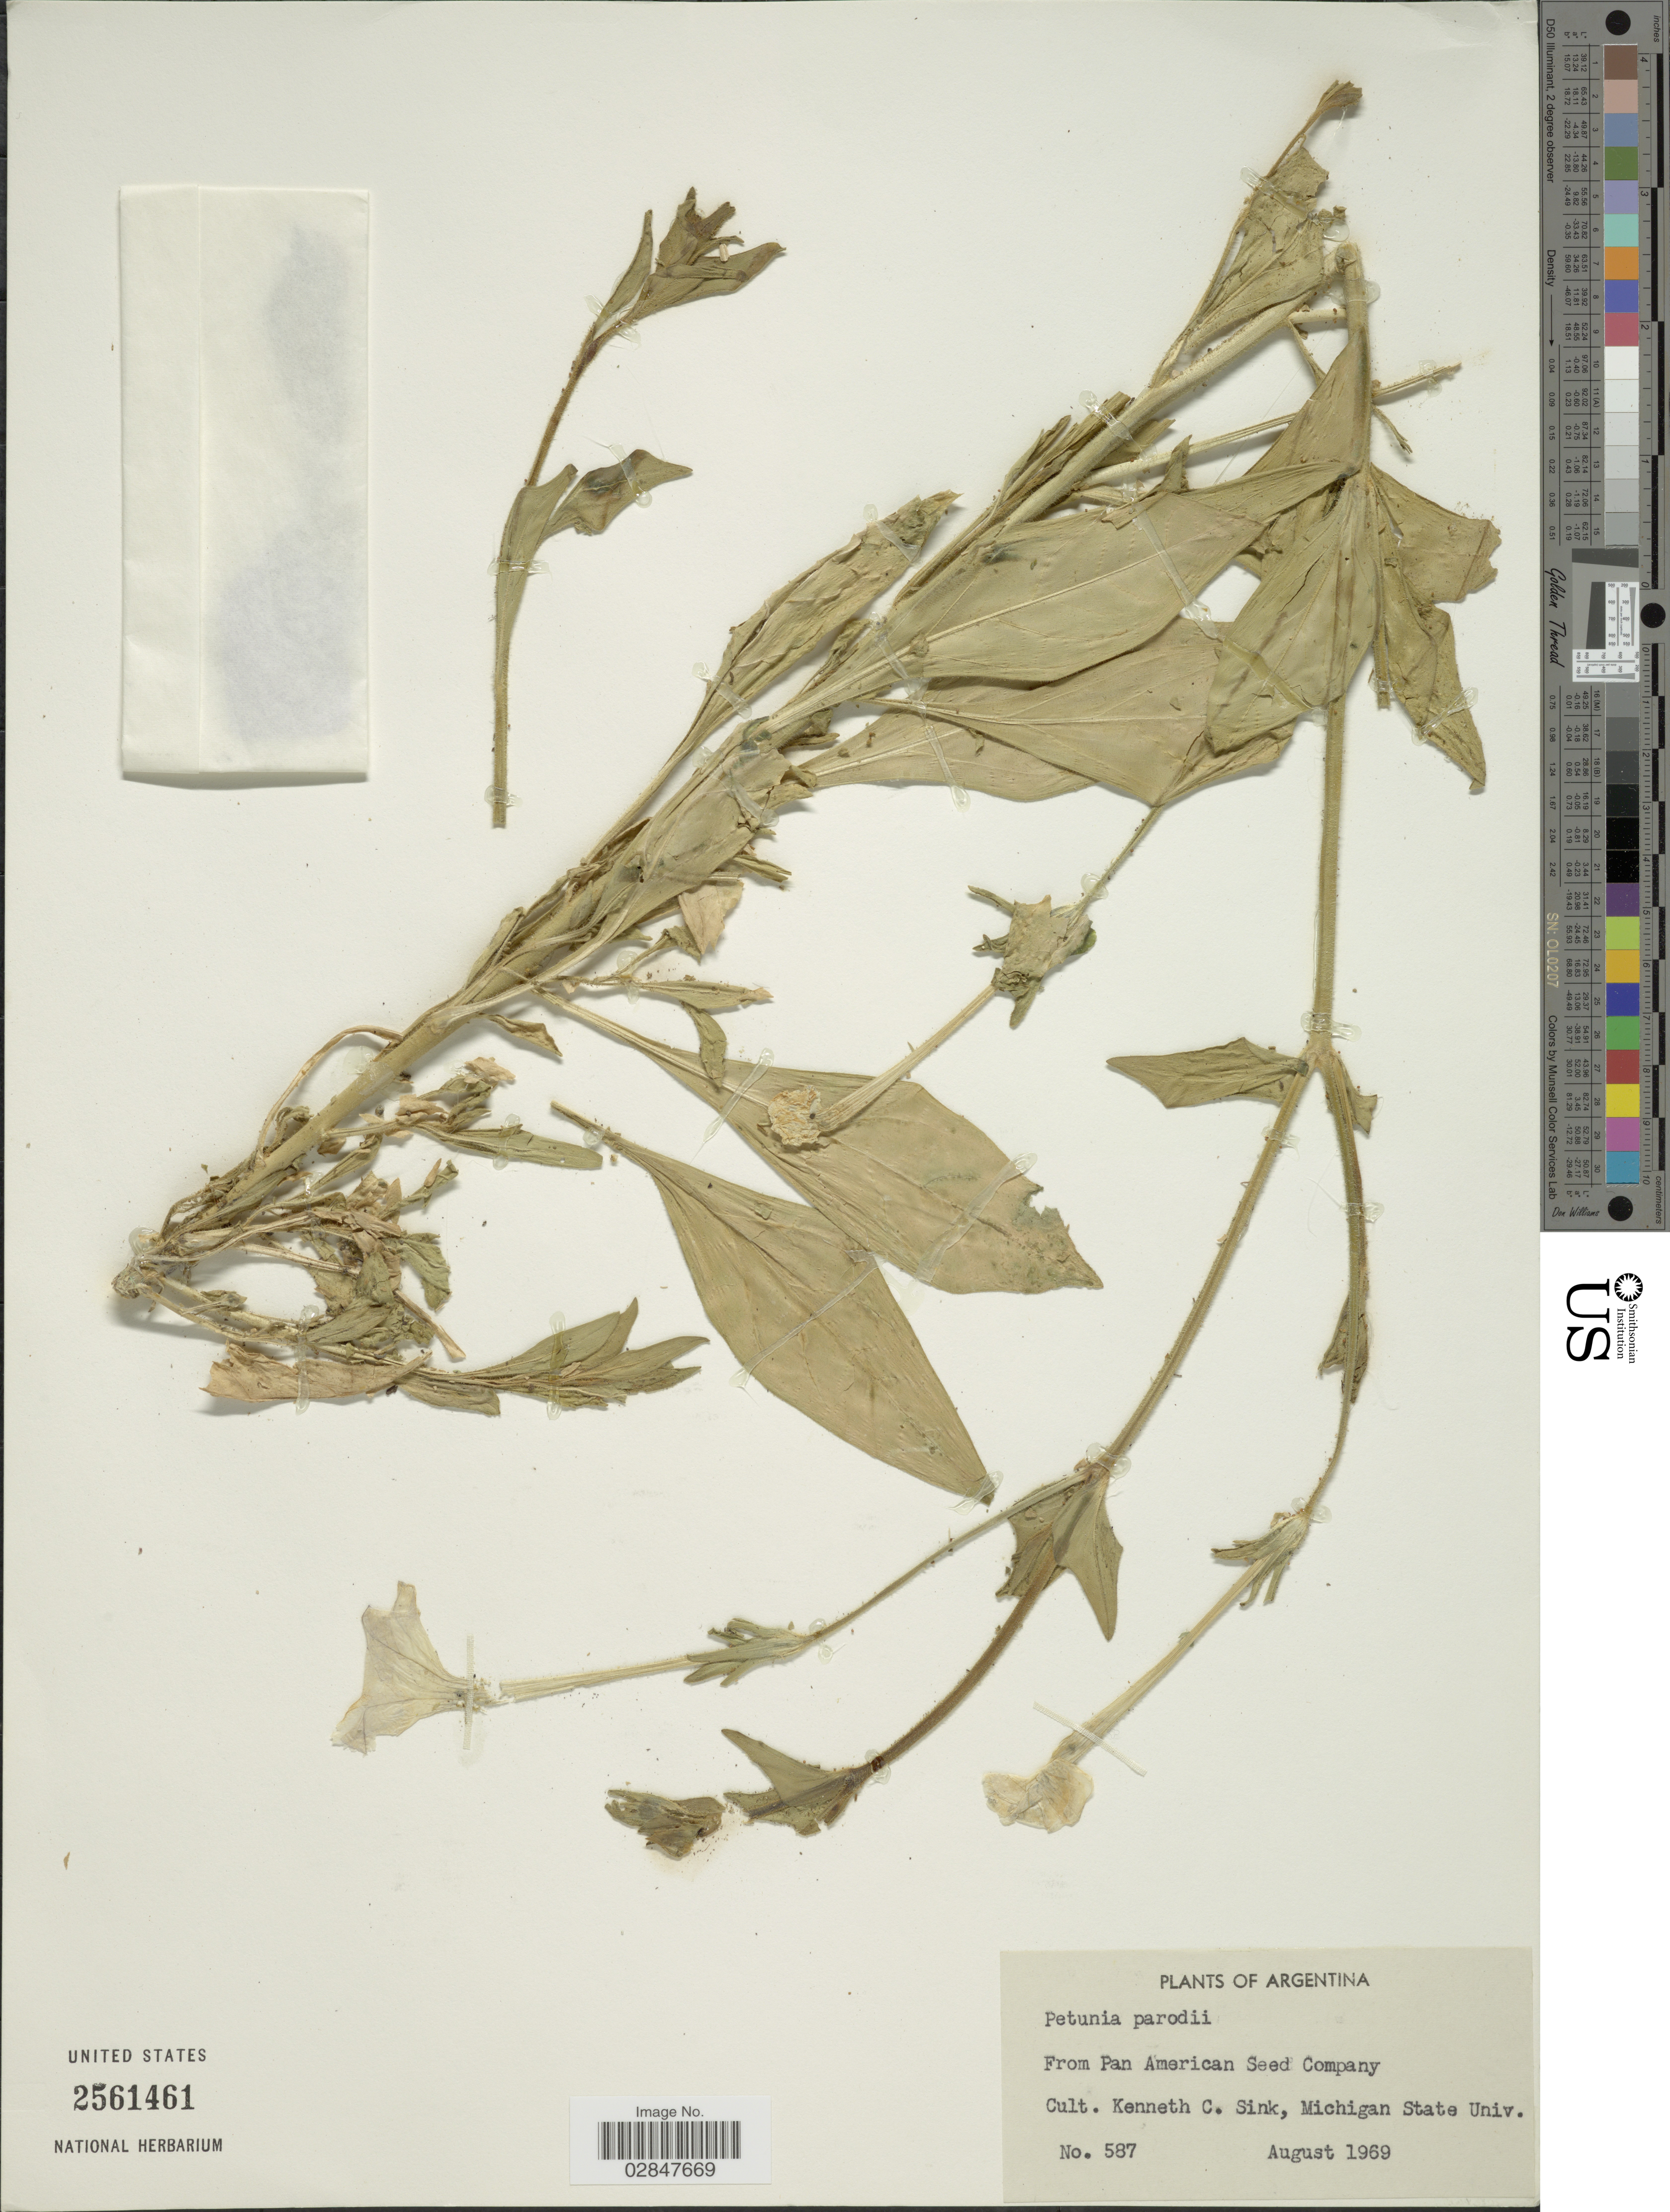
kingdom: Plantae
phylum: Tracheophyta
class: Magnoliopsida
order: Solanales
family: Solanaceae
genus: Petunia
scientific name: Petunia axillaris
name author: (Lam.) Britton, Stearns & Poggenb.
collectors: K. Sink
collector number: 587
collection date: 1969-08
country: United States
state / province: Michigan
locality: Michigan State Univ.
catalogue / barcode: US 2561461